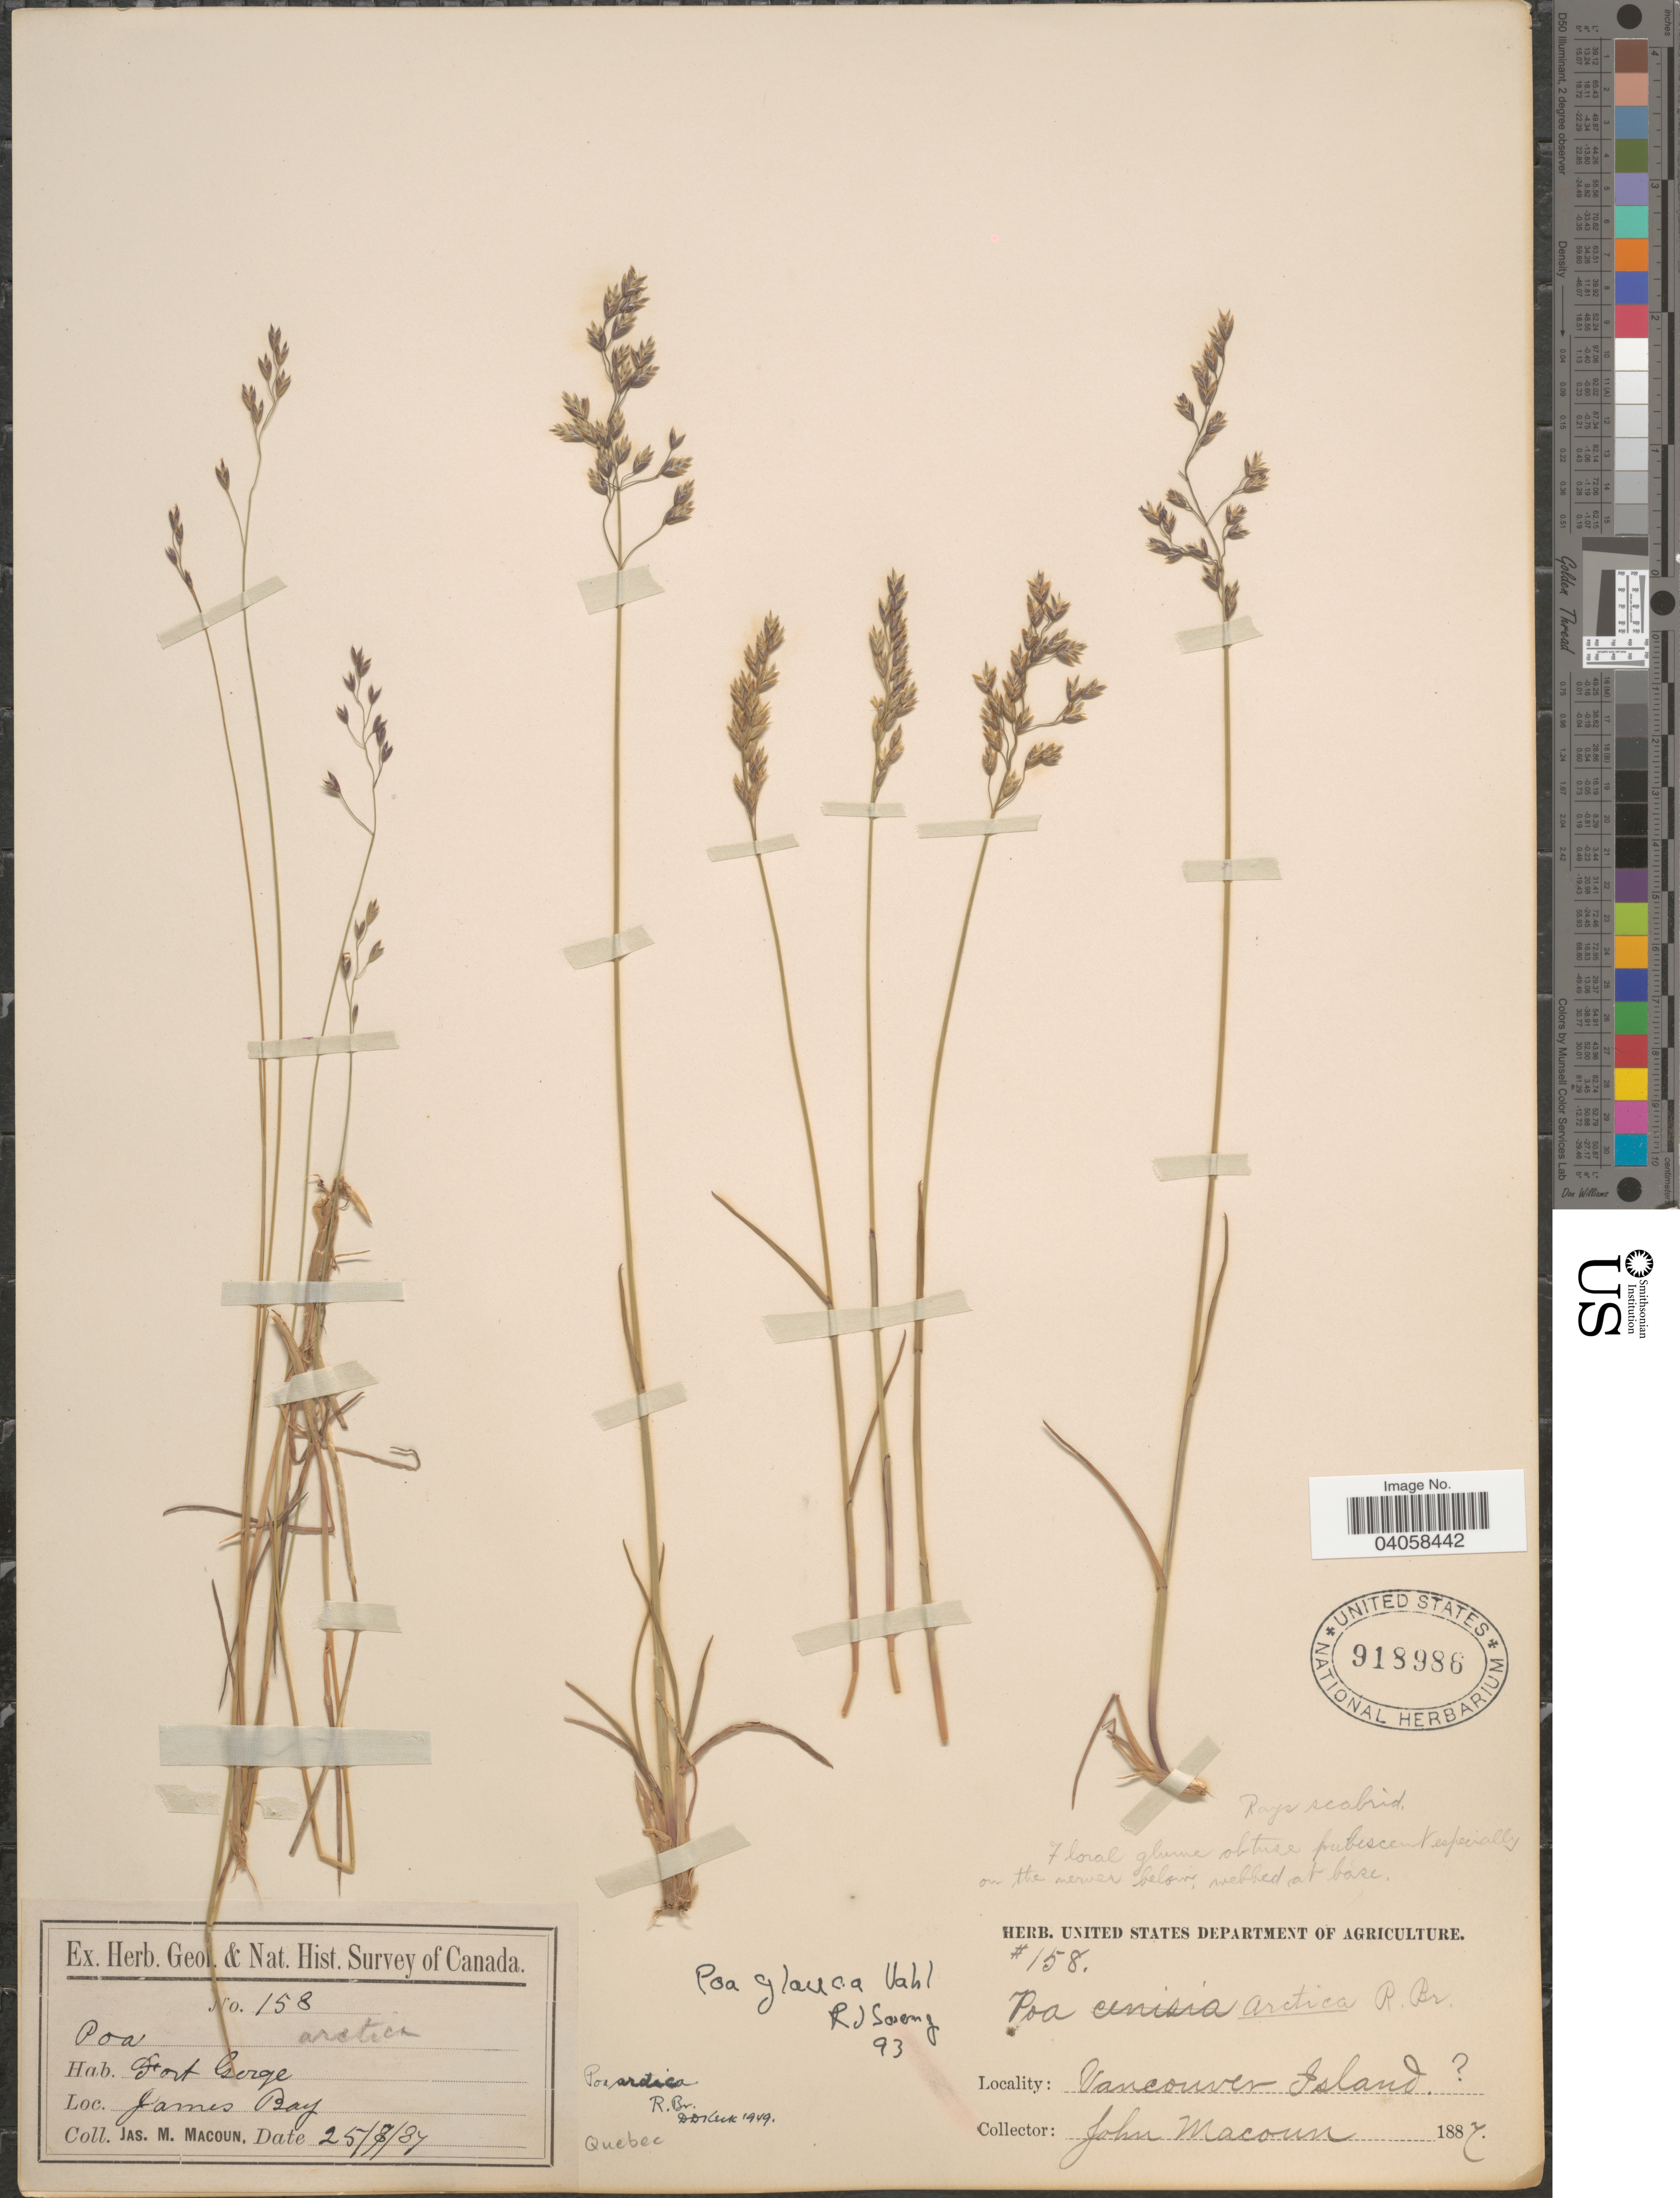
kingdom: Plantae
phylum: Tracheophyta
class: Liliopsida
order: Poales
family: Poaceae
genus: Poa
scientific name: Poa glauca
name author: Vahl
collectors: J. M. Macoun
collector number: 158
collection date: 1887-07-25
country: Canada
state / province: British Columbia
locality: Vancouver Island. Fort Gorge. James Bay.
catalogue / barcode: US 918986